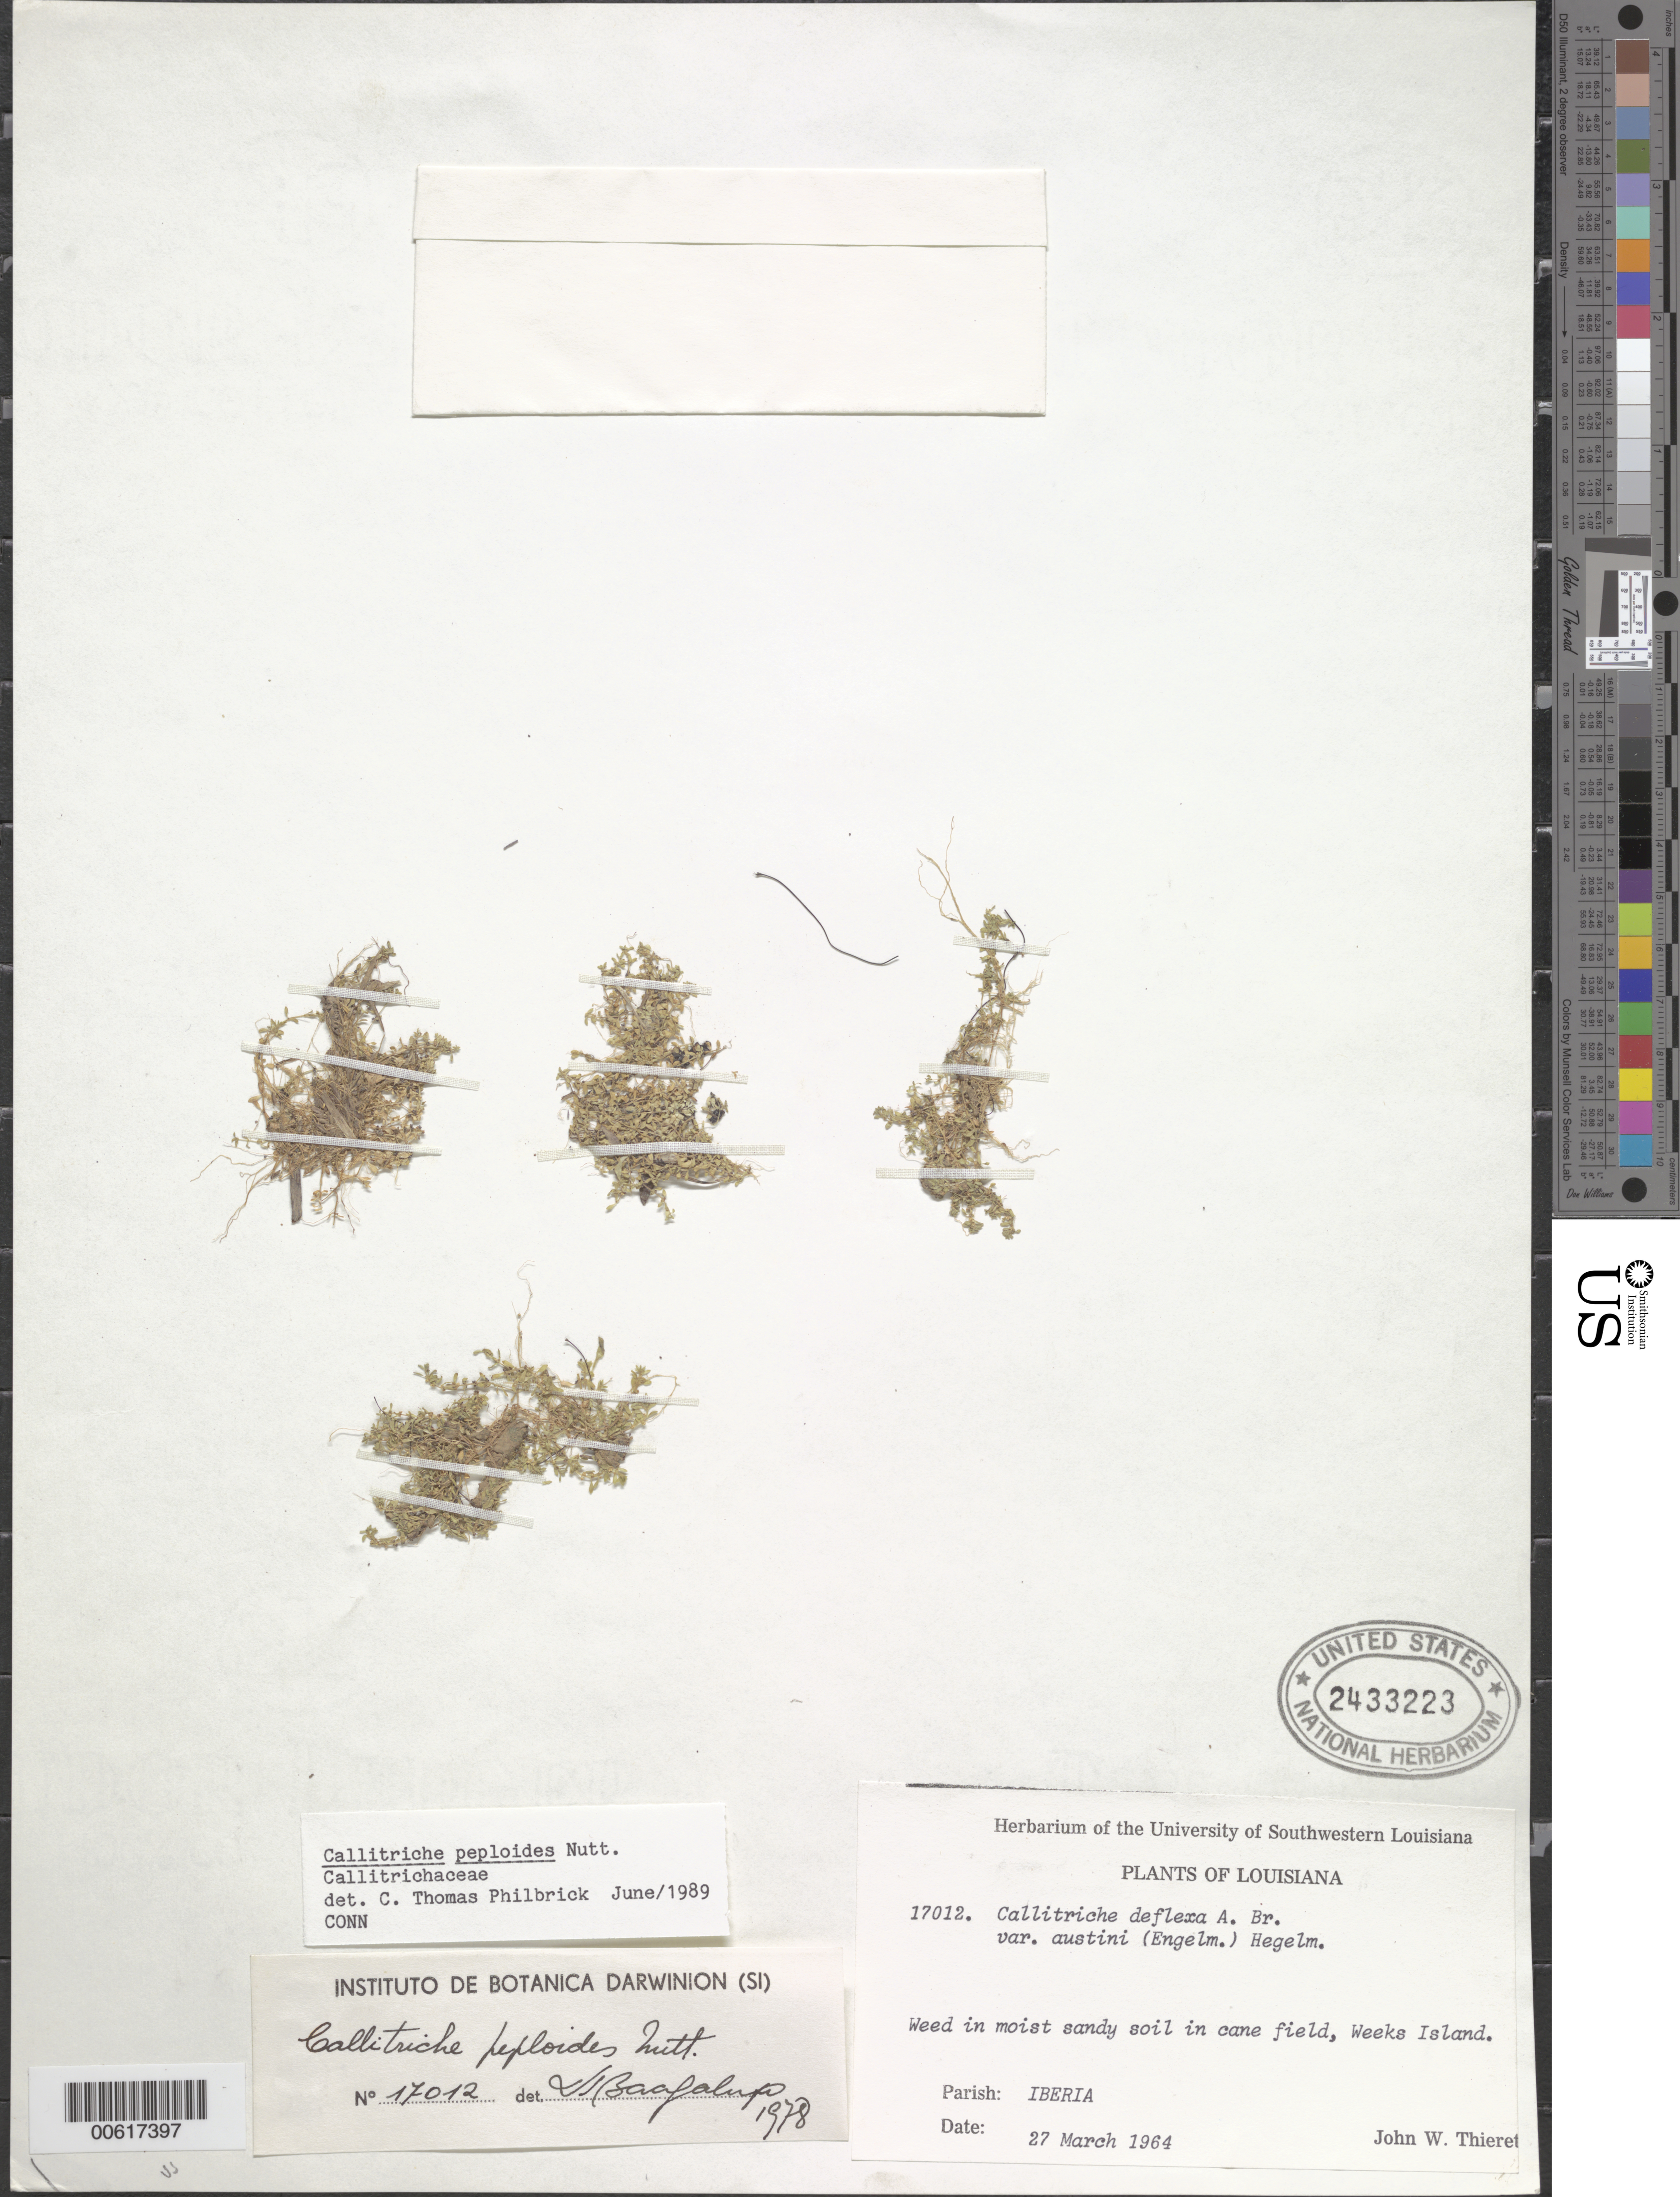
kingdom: Plantae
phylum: Tracheophyta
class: Magnoliopsida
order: Lamiales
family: Plantaginaceae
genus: Callitriche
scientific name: Callitriche peploides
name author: Nutt.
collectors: J. W. Thieret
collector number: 17012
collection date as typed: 27 Mar 1964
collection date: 1964-03-27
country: United States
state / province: Louisiana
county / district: Iberia Parish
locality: Weeks Island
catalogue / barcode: US 2433223